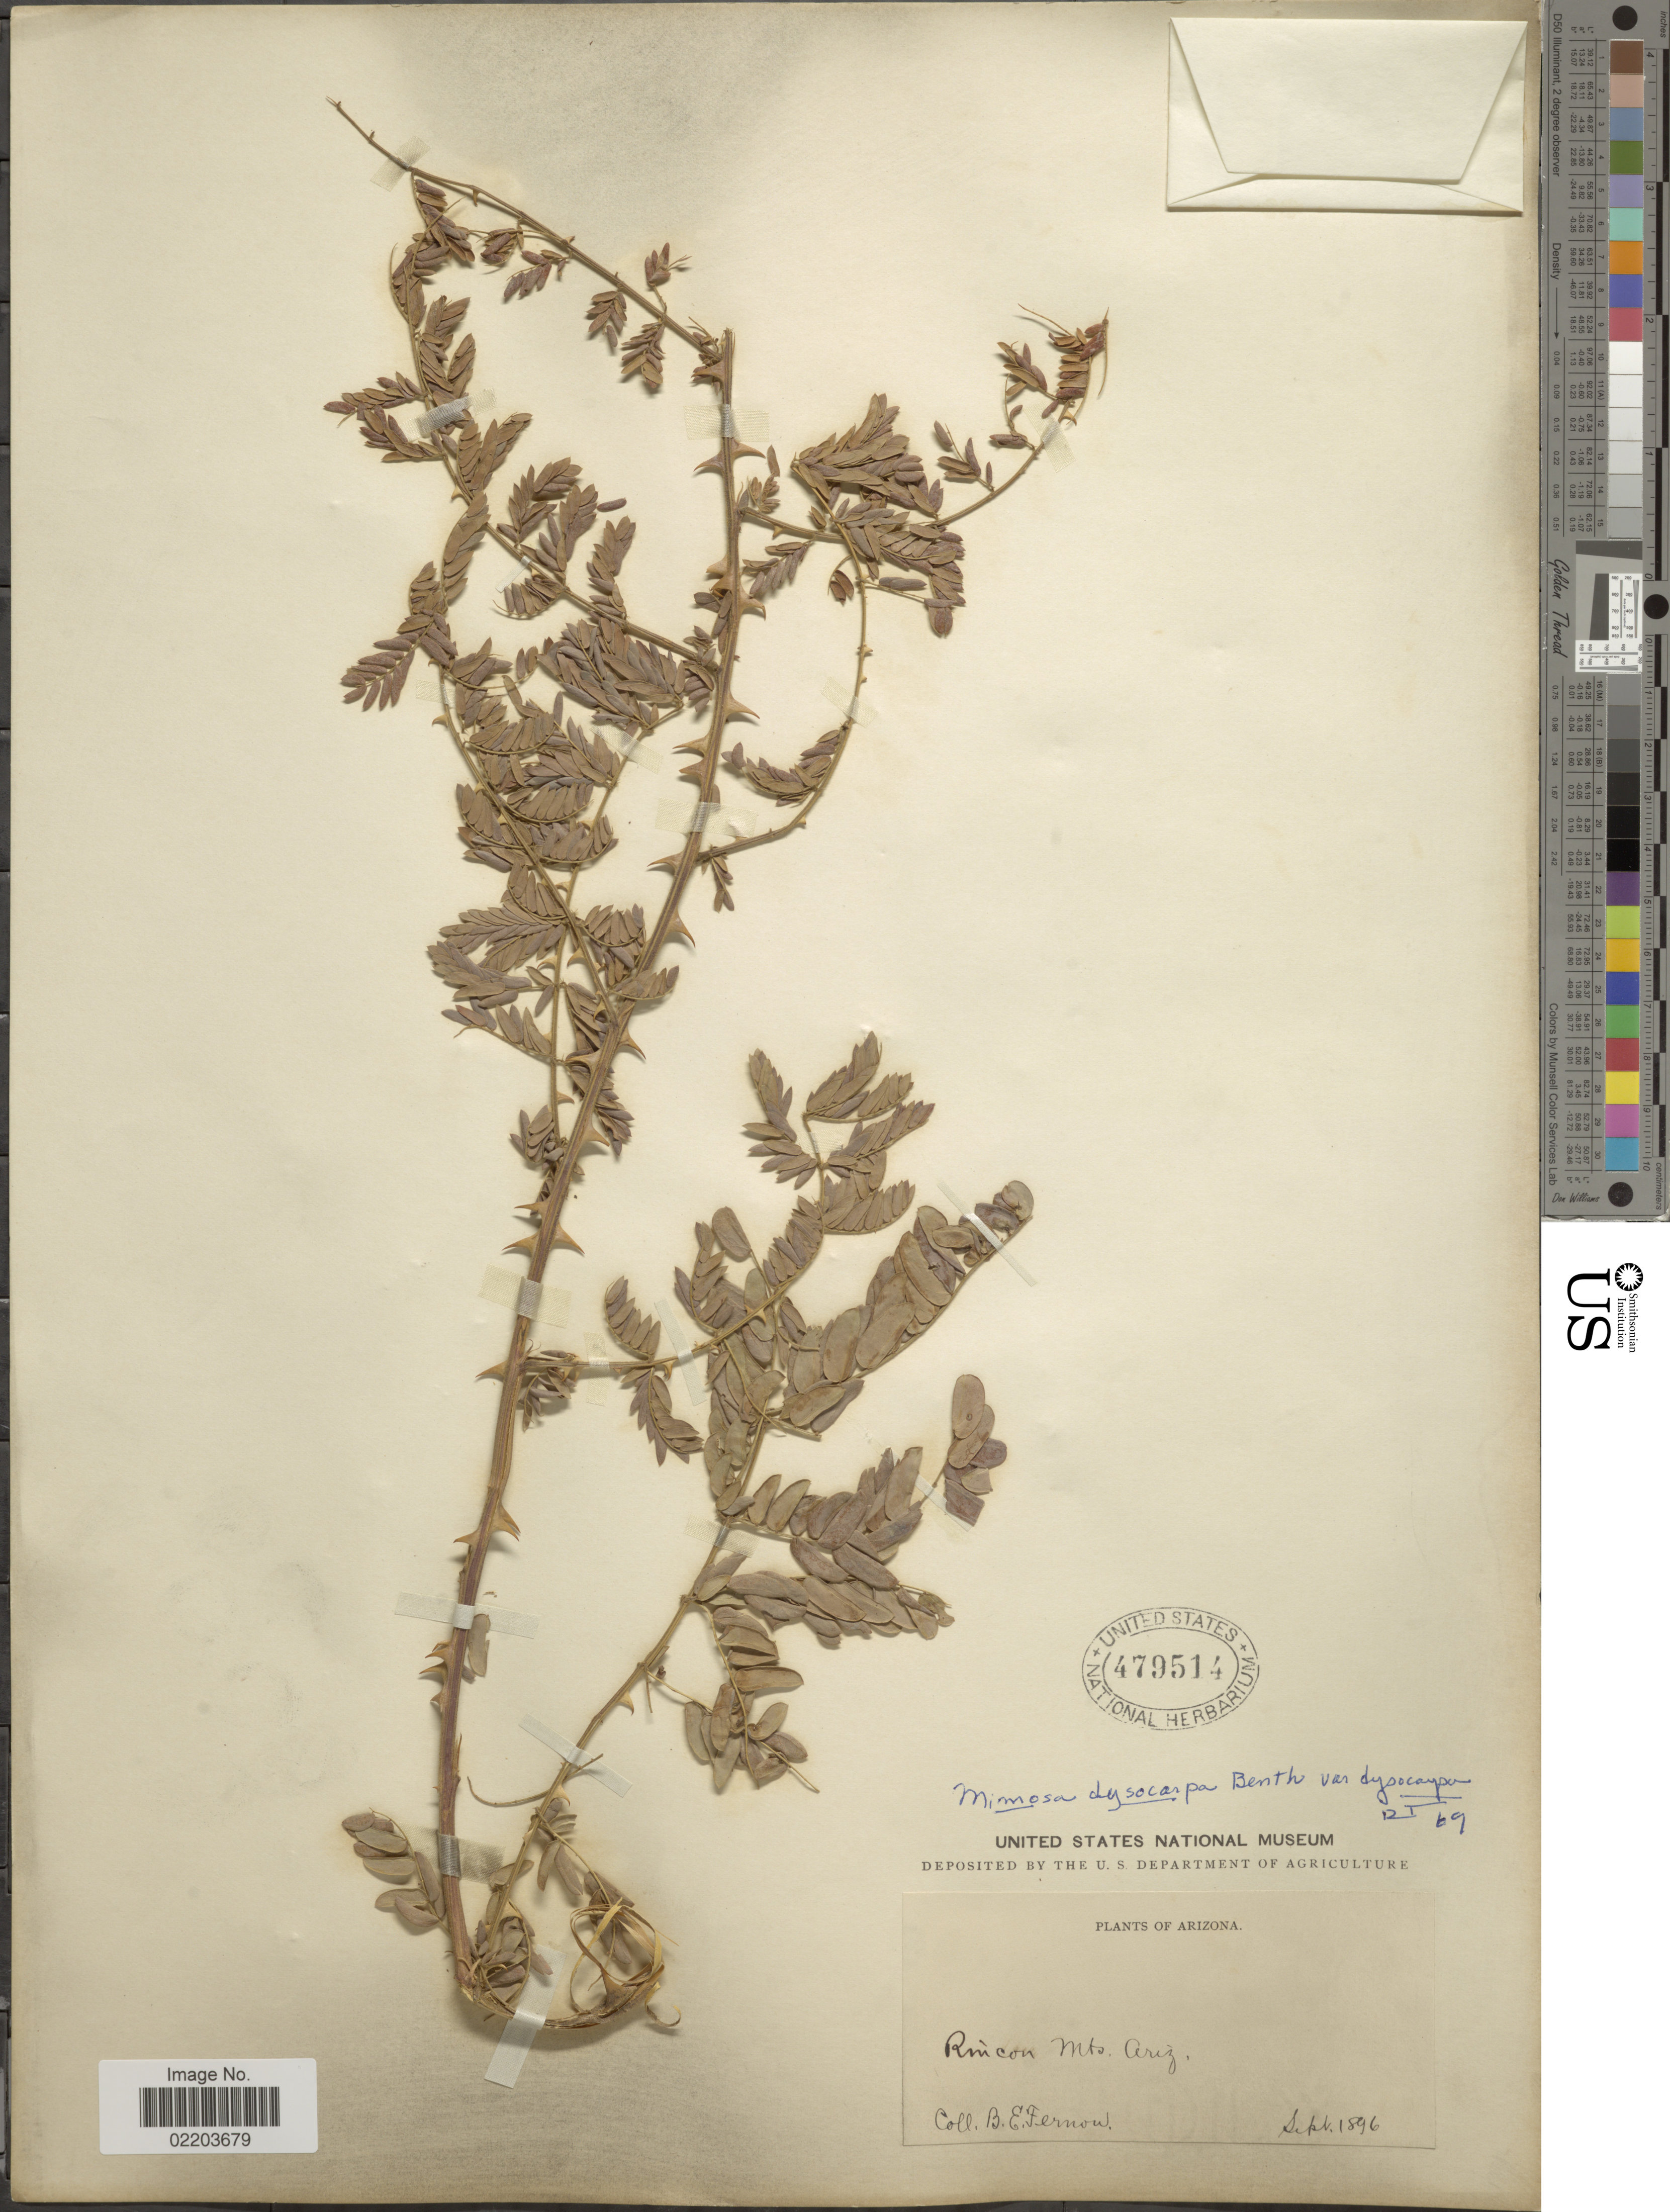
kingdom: Plantae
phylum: Tracheophyta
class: Magnoliopsida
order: Fabales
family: Fabaceae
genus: Mimosa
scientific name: Mimosa dysocarpa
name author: Benth. ex A. Gray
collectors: B. Fernow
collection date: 1896-09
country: United States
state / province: Arizona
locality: Rincon Mts. Ariz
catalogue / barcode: US 479514